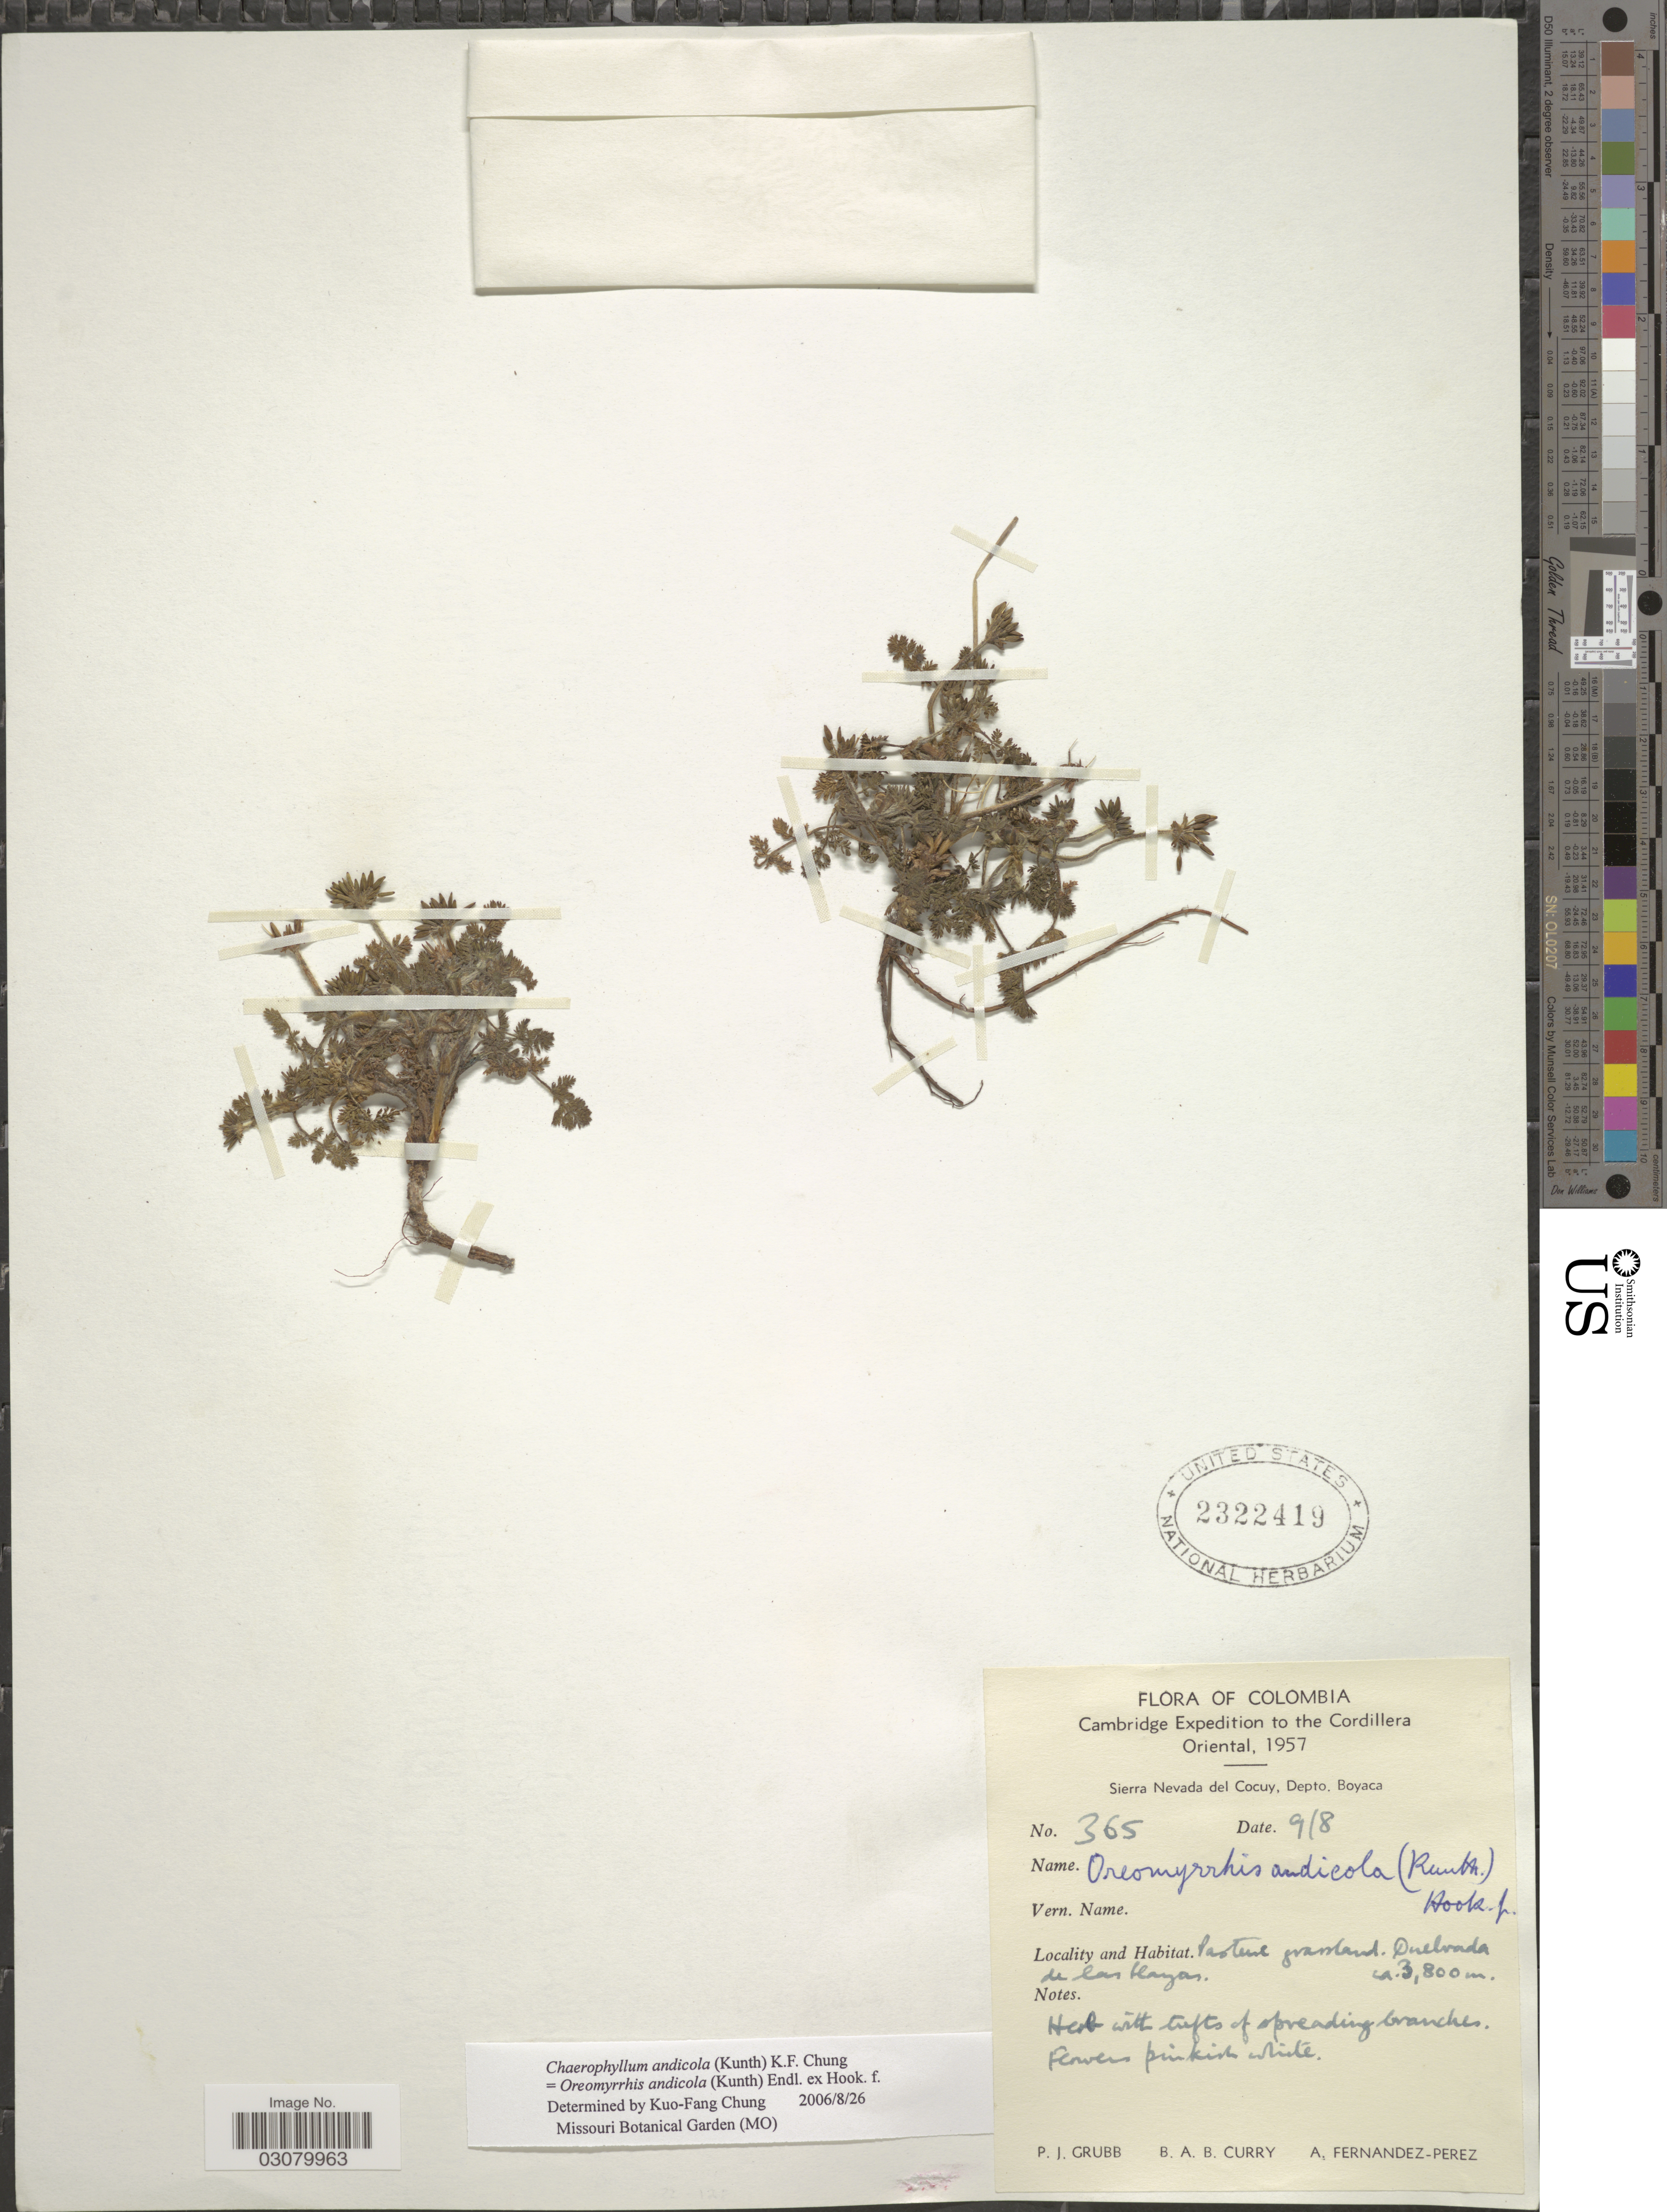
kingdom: Plantae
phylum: Tracheophyta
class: Magnoliopsida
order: Apiales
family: Apiaceae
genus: Oreomyrrhis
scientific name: Oreomyrrhis andicola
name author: (Kunth) Endl. ex Hook. f.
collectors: P. J. Grubb, B. A. B. Curry & A. Fernández-Pérez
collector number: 365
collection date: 1957-08-09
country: Colombia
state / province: Boyacá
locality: The Cordillera Oriental. Sierra Nevada del Cocuy, Depto. Boyaca. Pasture grassland. Quebrada de las Hayas.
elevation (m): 3800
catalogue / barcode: US 2322419